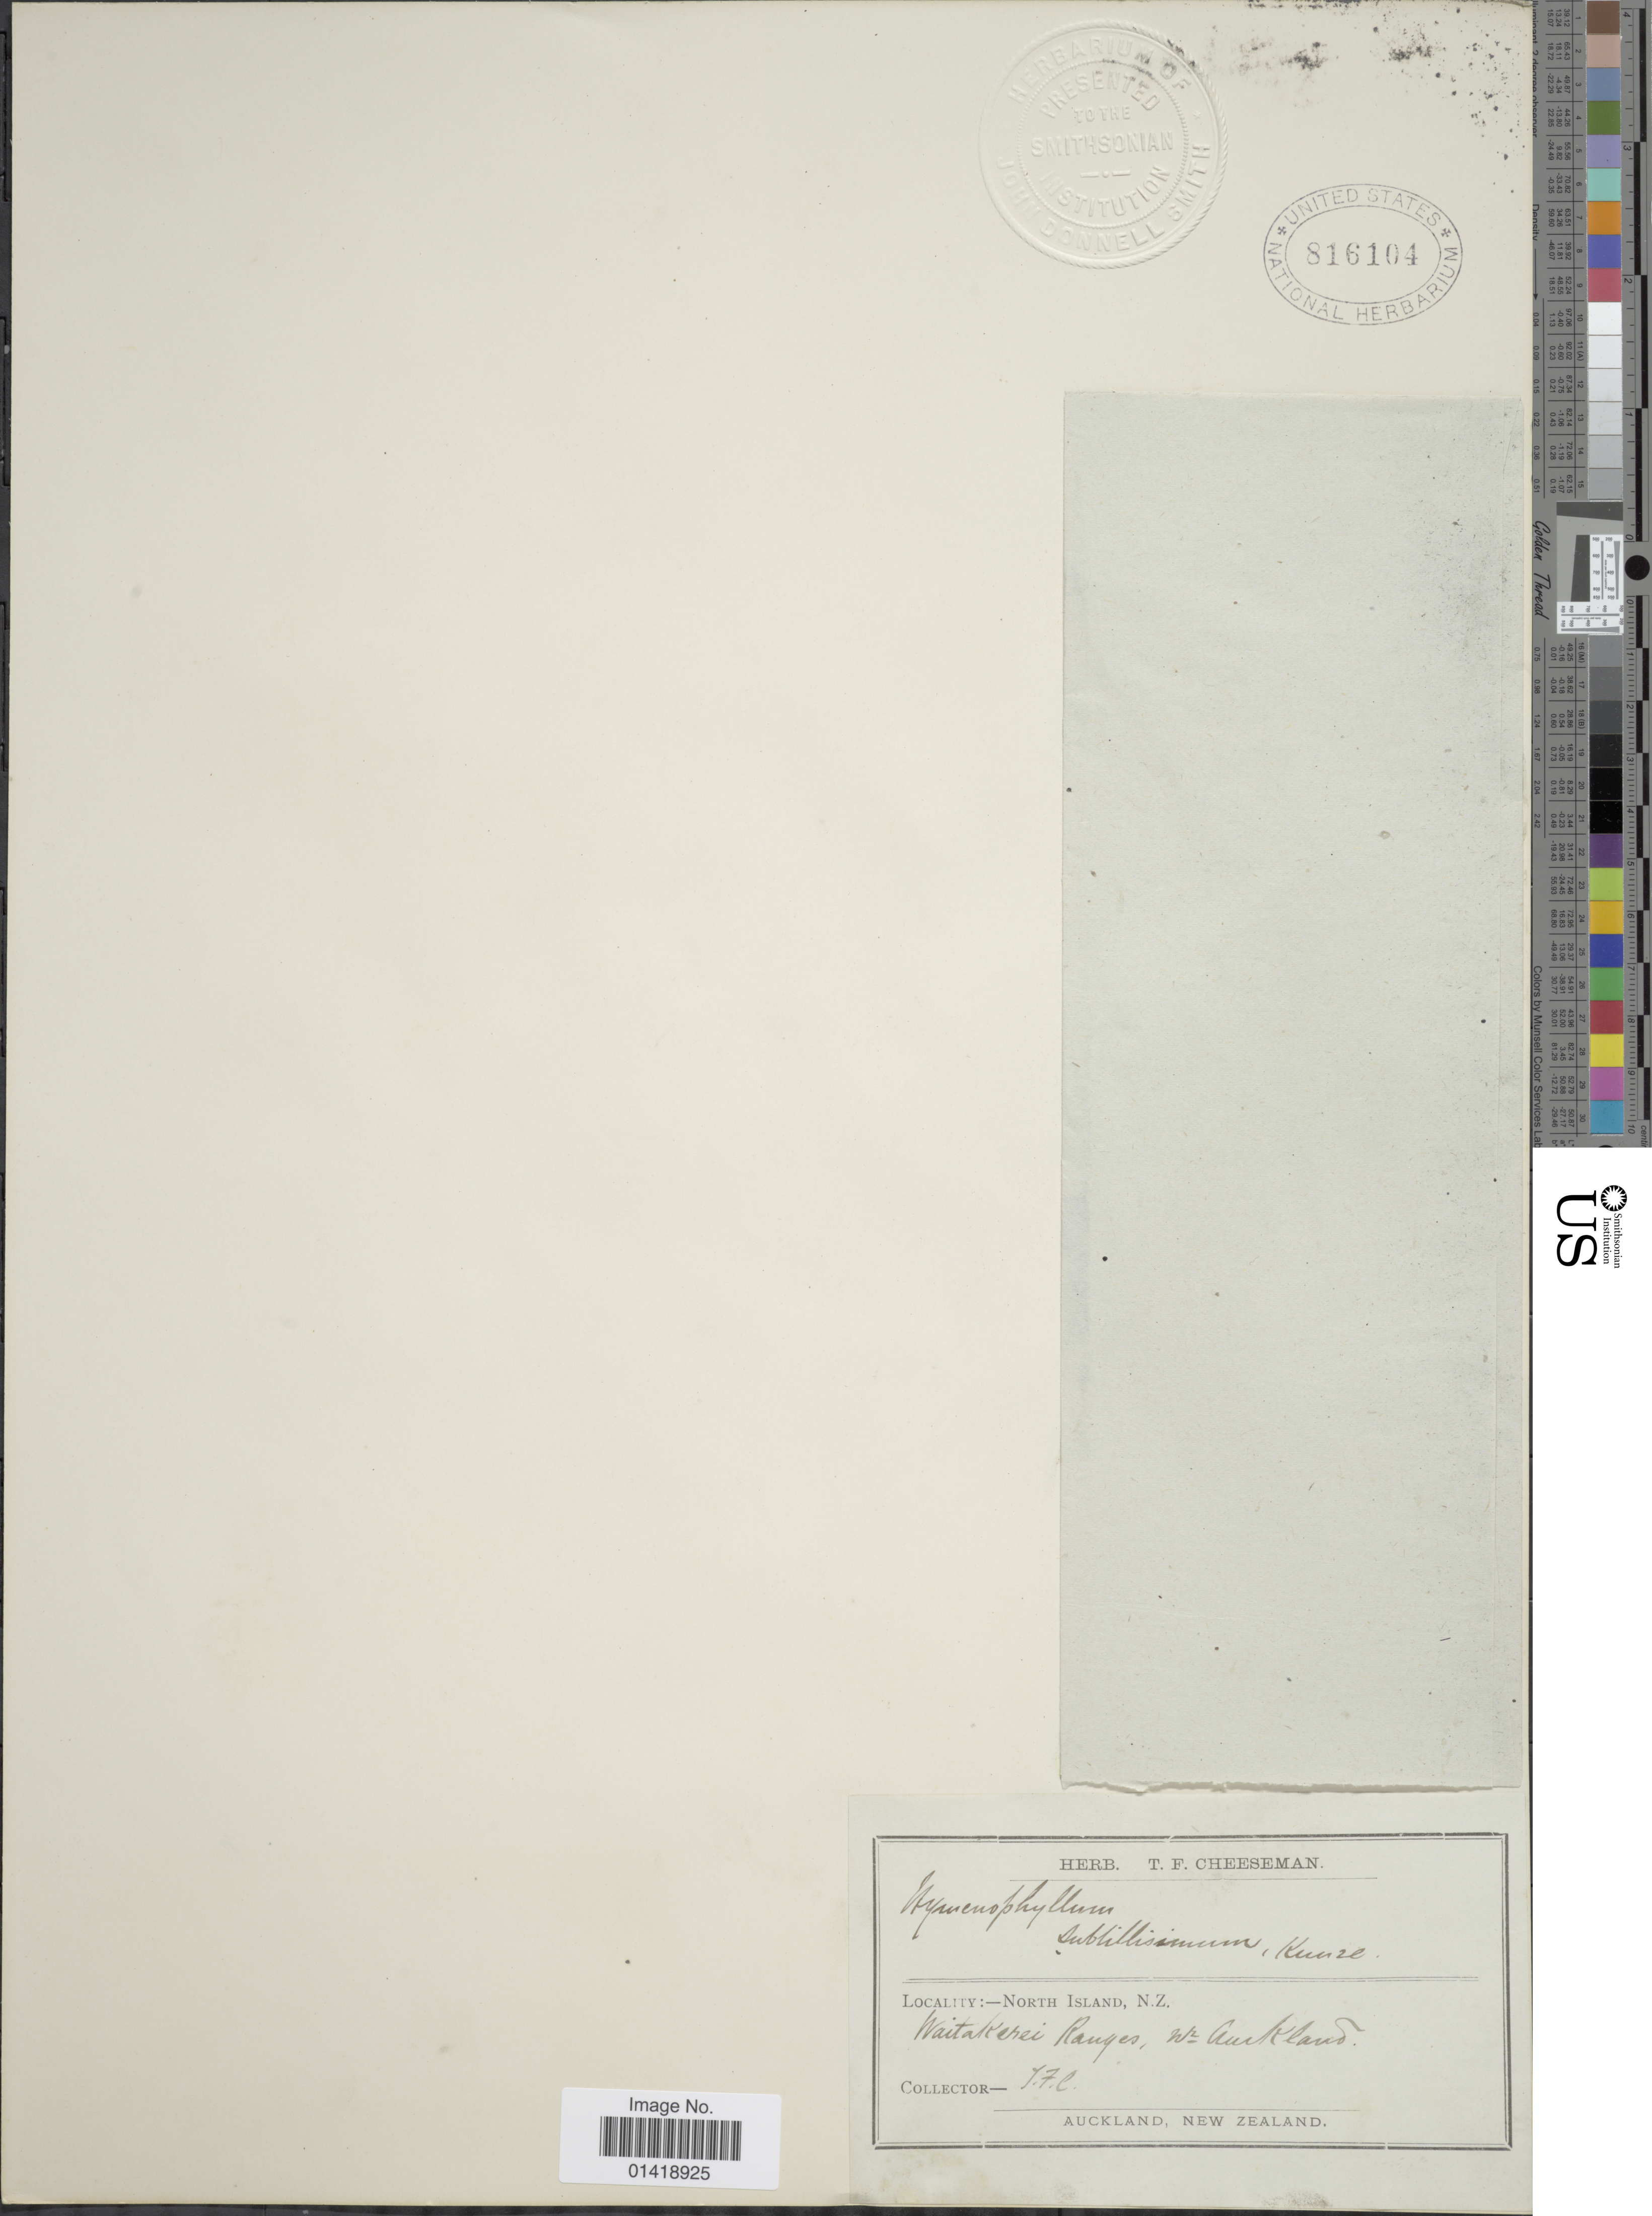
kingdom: Plantae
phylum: Tracheophyta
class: Polypodiopsida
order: Hymenophyllales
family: Hymenophyllaceae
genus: Hymenophyllum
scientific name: Hymenophyllum ferrugineum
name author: Colla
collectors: T. F. Cheeseman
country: New Zealand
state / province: Auckland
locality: North Island. Waitakerei Ranges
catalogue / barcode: US 816104